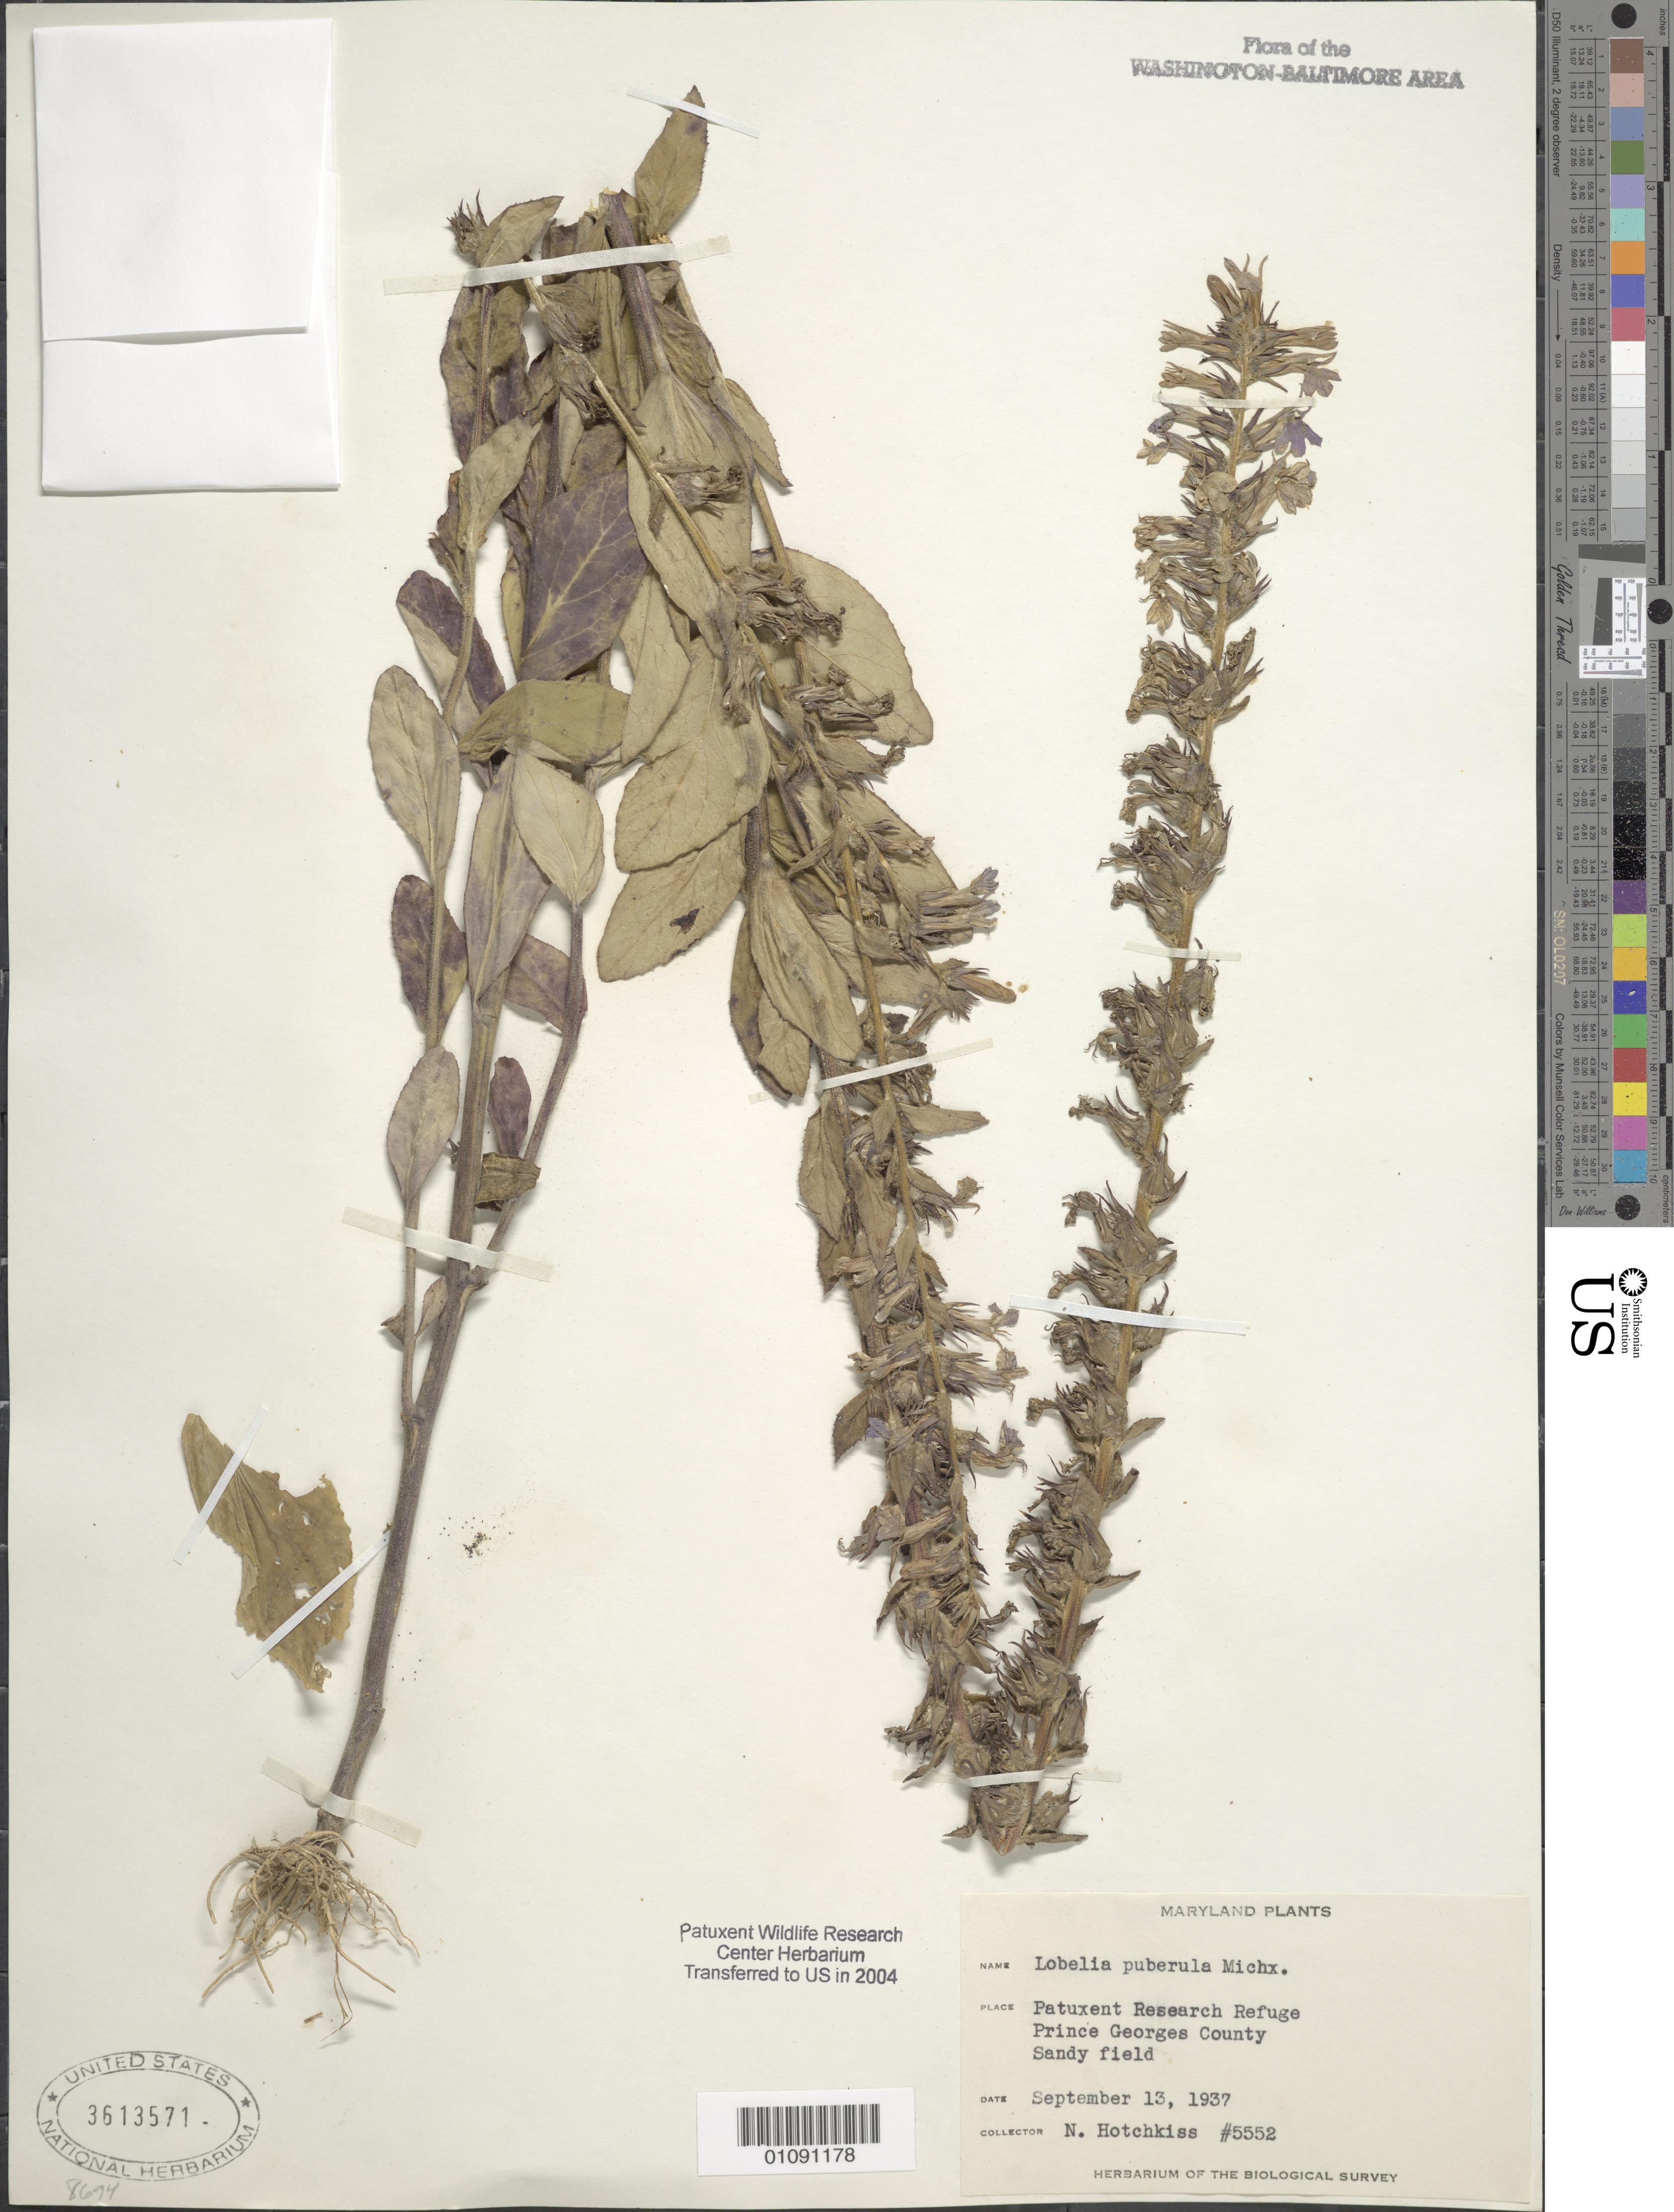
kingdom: Plantae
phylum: Tracheophyta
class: Magnoliopsida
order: Asterales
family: Campanulaceae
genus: Lobelia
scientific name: Lobelia puberula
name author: Michx.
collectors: N. Hotchkiss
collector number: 5552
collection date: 1937-09-13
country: United States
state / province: Maryland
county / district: Prince George's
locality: Patuxent Wildlife Refuge.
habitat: Sandy field.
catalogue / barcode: US 3613571